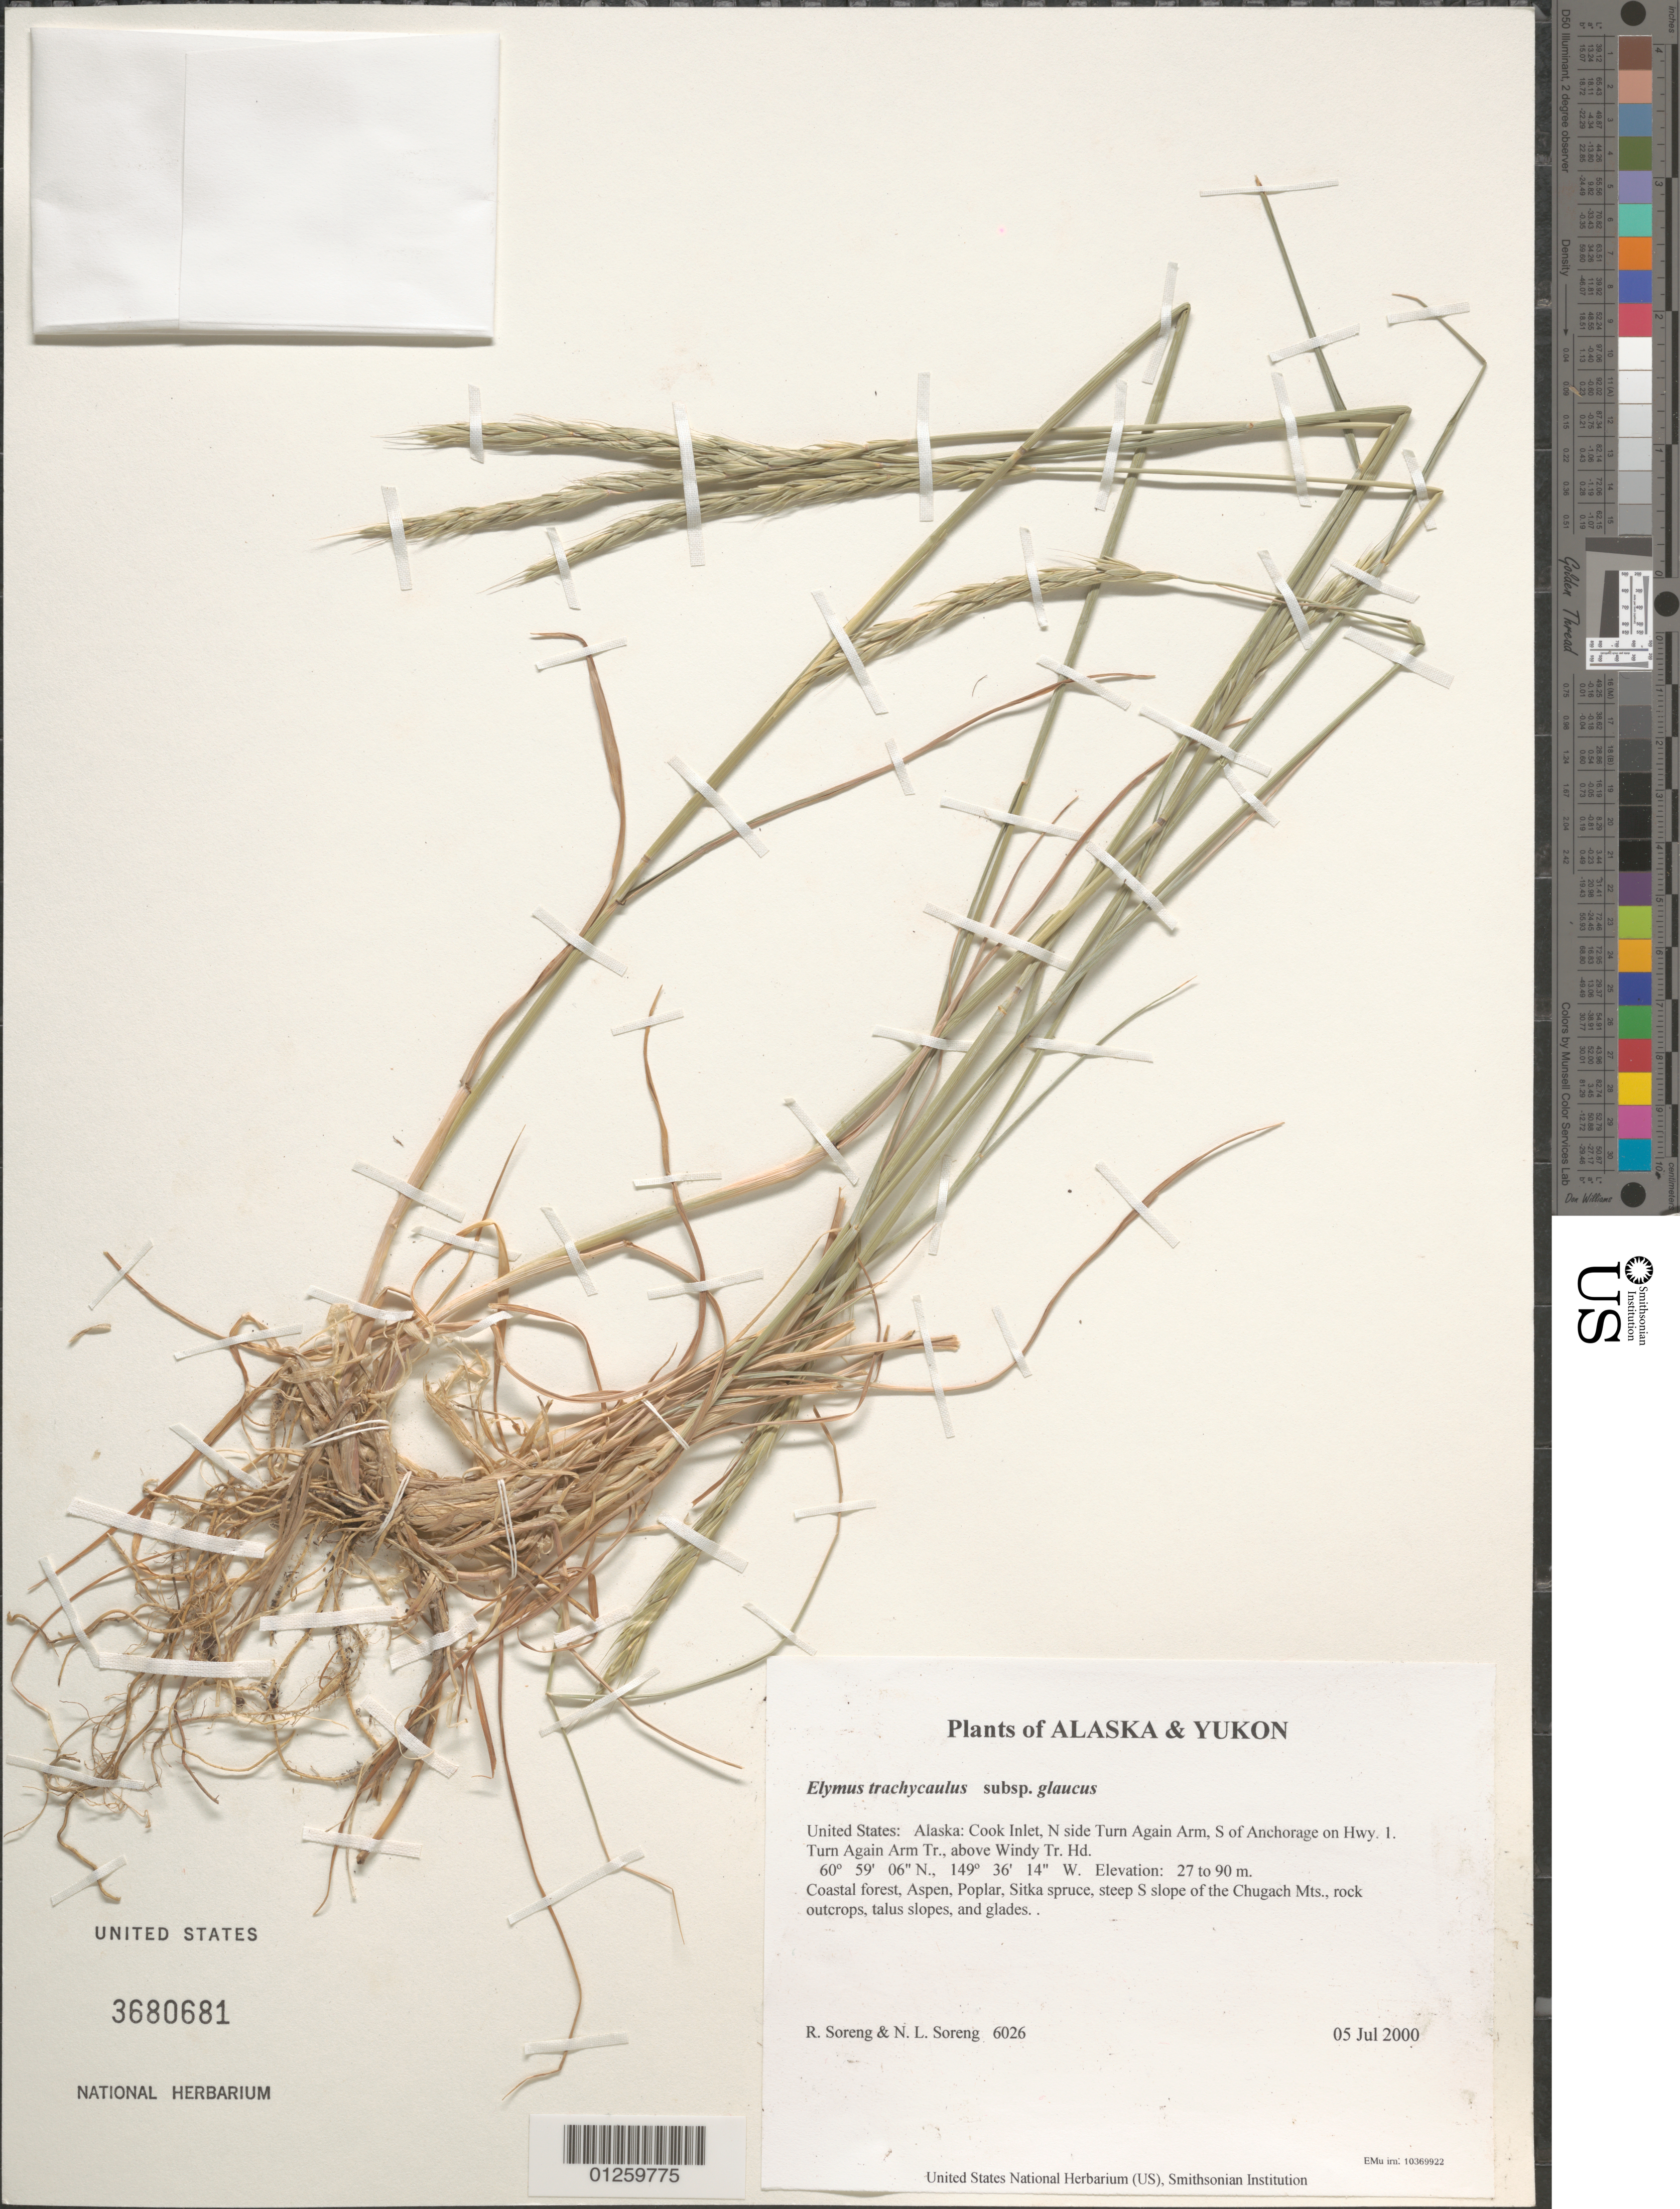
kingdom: Plantae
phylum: Tracheophyta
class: Liliopsida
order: Poales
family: Poaceae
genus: Elymus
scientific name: Elymus trachycaulus subsp. glaucus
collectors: R. J. Soreng & N. L. Soreng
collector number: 6026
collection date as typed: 05 Jul 2000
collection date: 2000-07-05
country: United States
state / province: Alaska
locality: Cook Inlet, N side Turn Again Arm, S of Anchorage on Hwy. 1. Turn Again Arm Tr., above Windy Tr. Hd.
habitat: Coastal forest, Aspen, Poplar, Sitka spruce, steep S slope of the Chugach Mts., rock outcrops, talus slopes, and glades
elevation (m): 27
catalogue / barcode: US 3680681